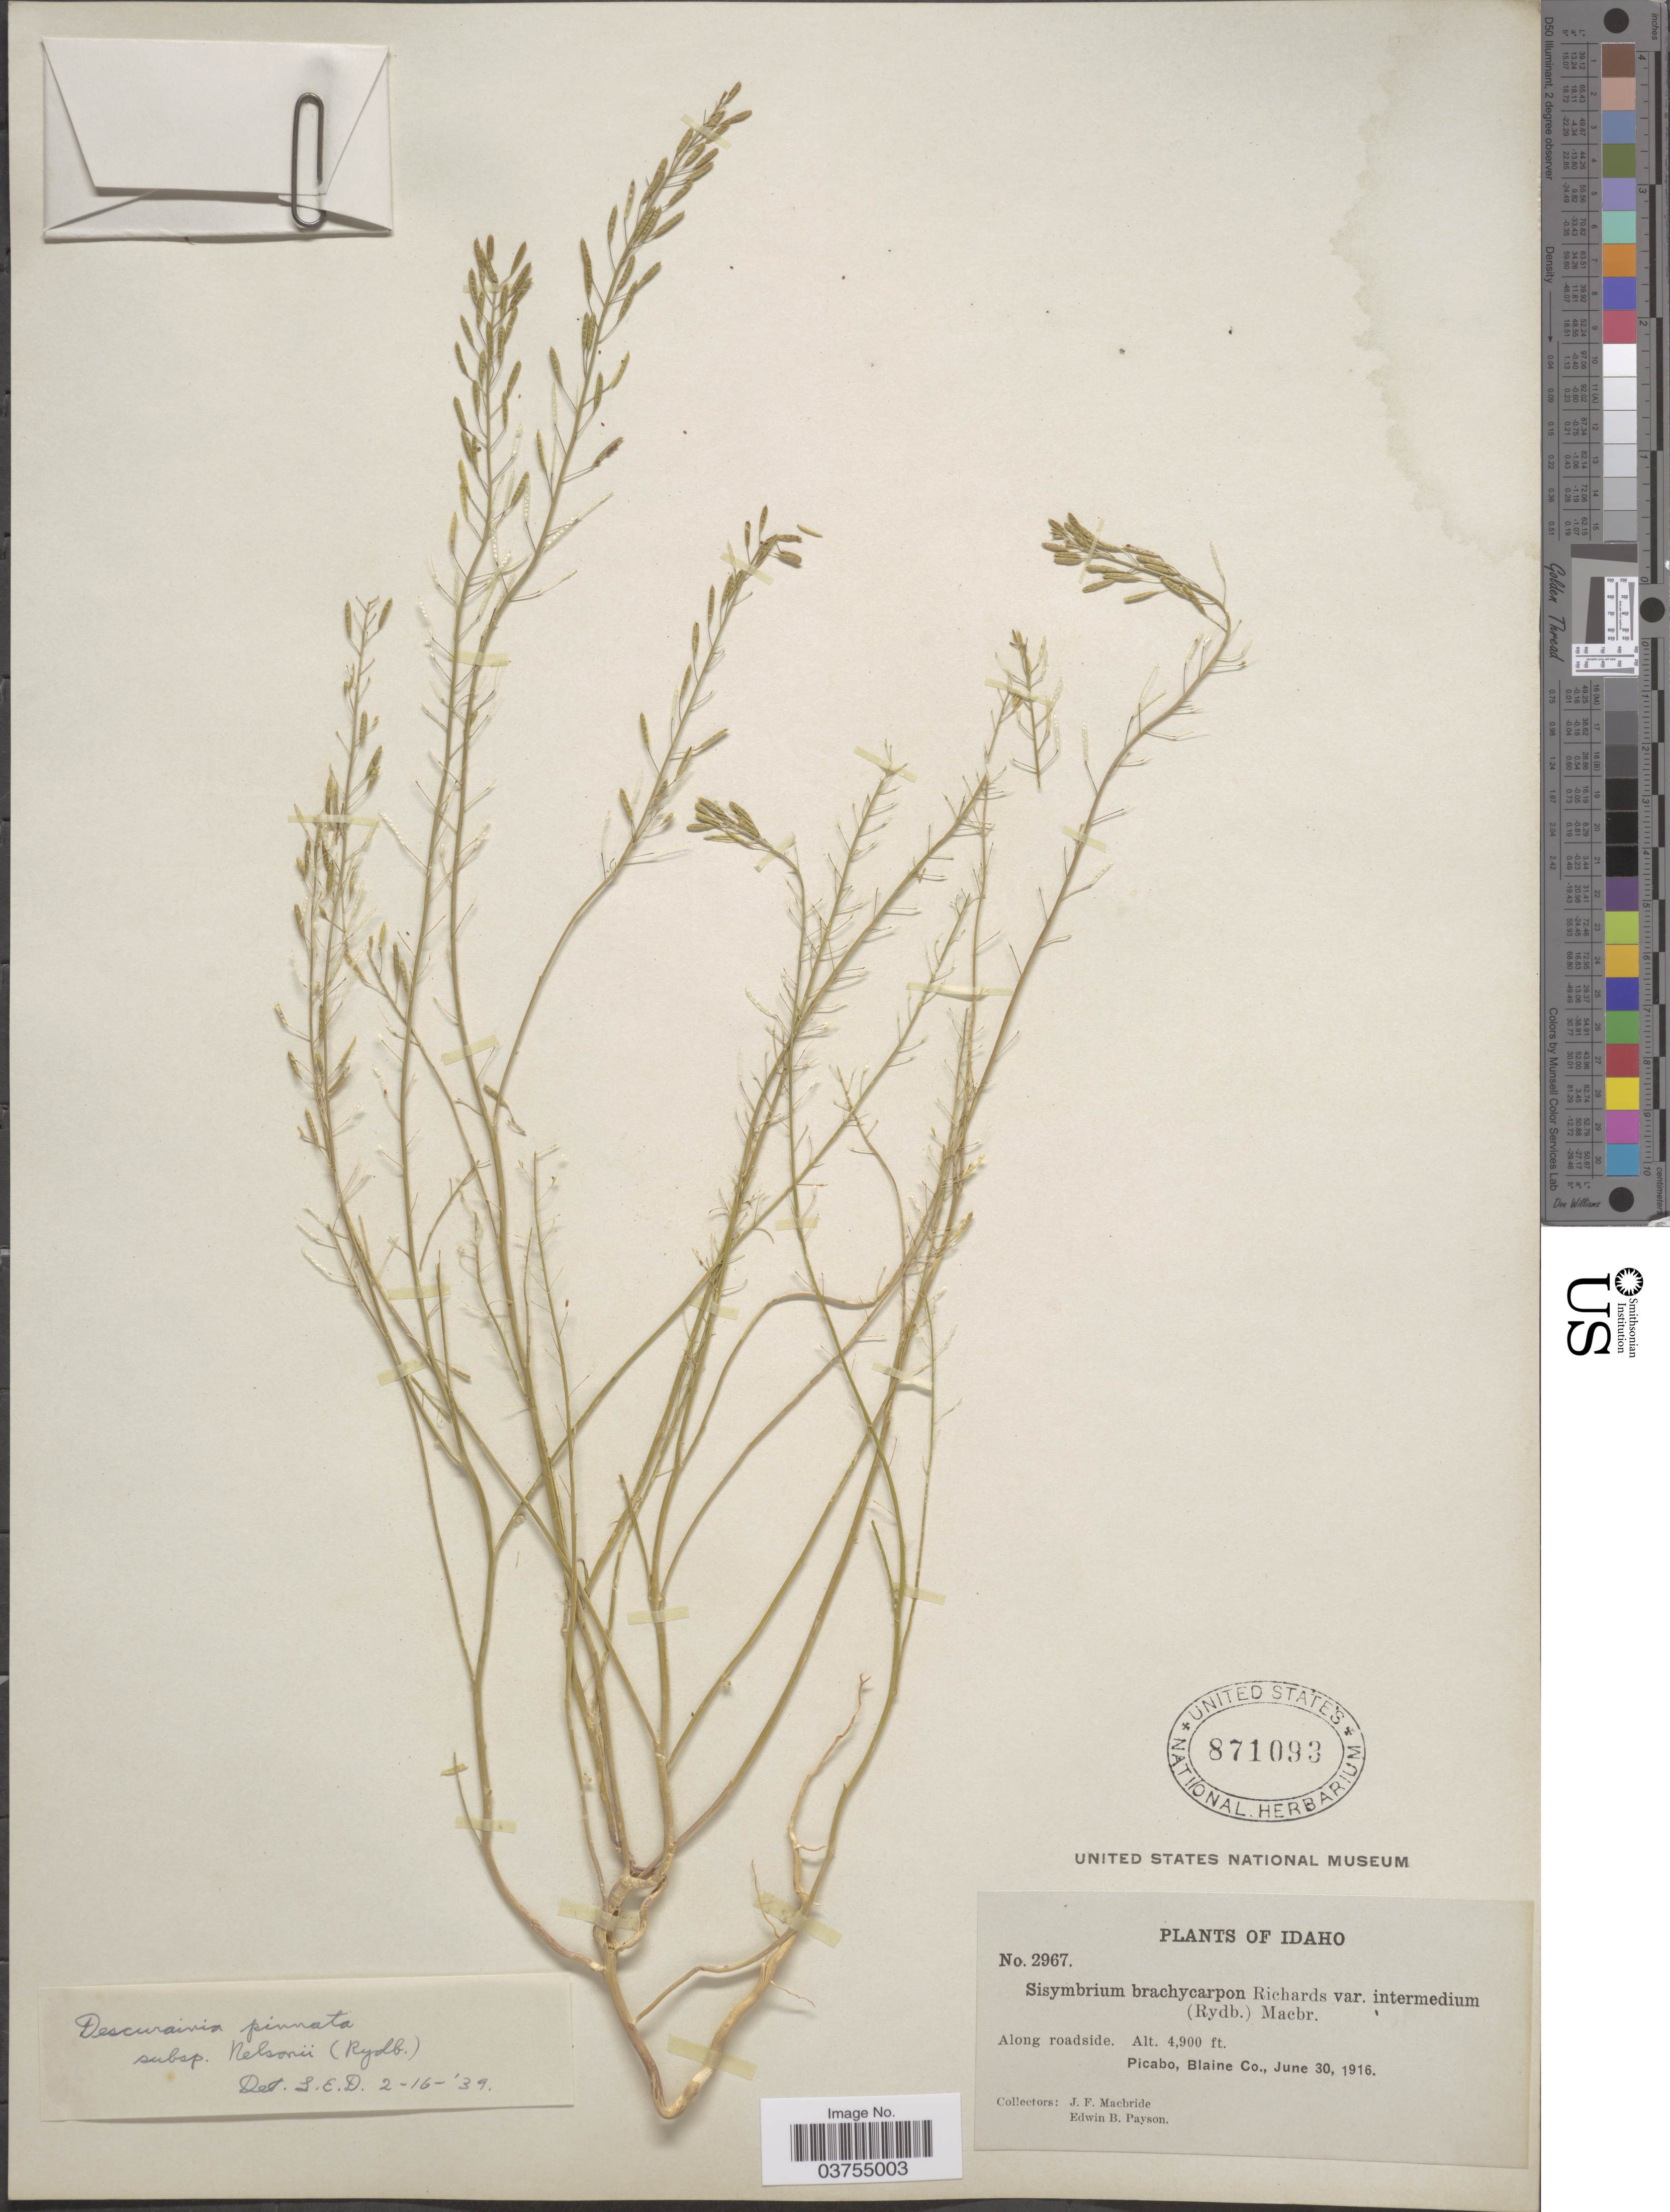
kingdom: Plantae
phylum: Tracheophyta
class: Magnoliopsida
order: Brassicales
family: Brassicaceae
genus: Descurainia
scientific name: Descurainia pinnata subsp. nelsonii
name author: (Rydb.) M. Peck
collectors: J. F. Macbride & E. B. Payson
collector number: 2967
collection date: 1916-06-30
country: United States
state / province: Idaho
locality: Picabo, Blaine Co.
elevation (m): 1494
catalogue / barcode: US 871093